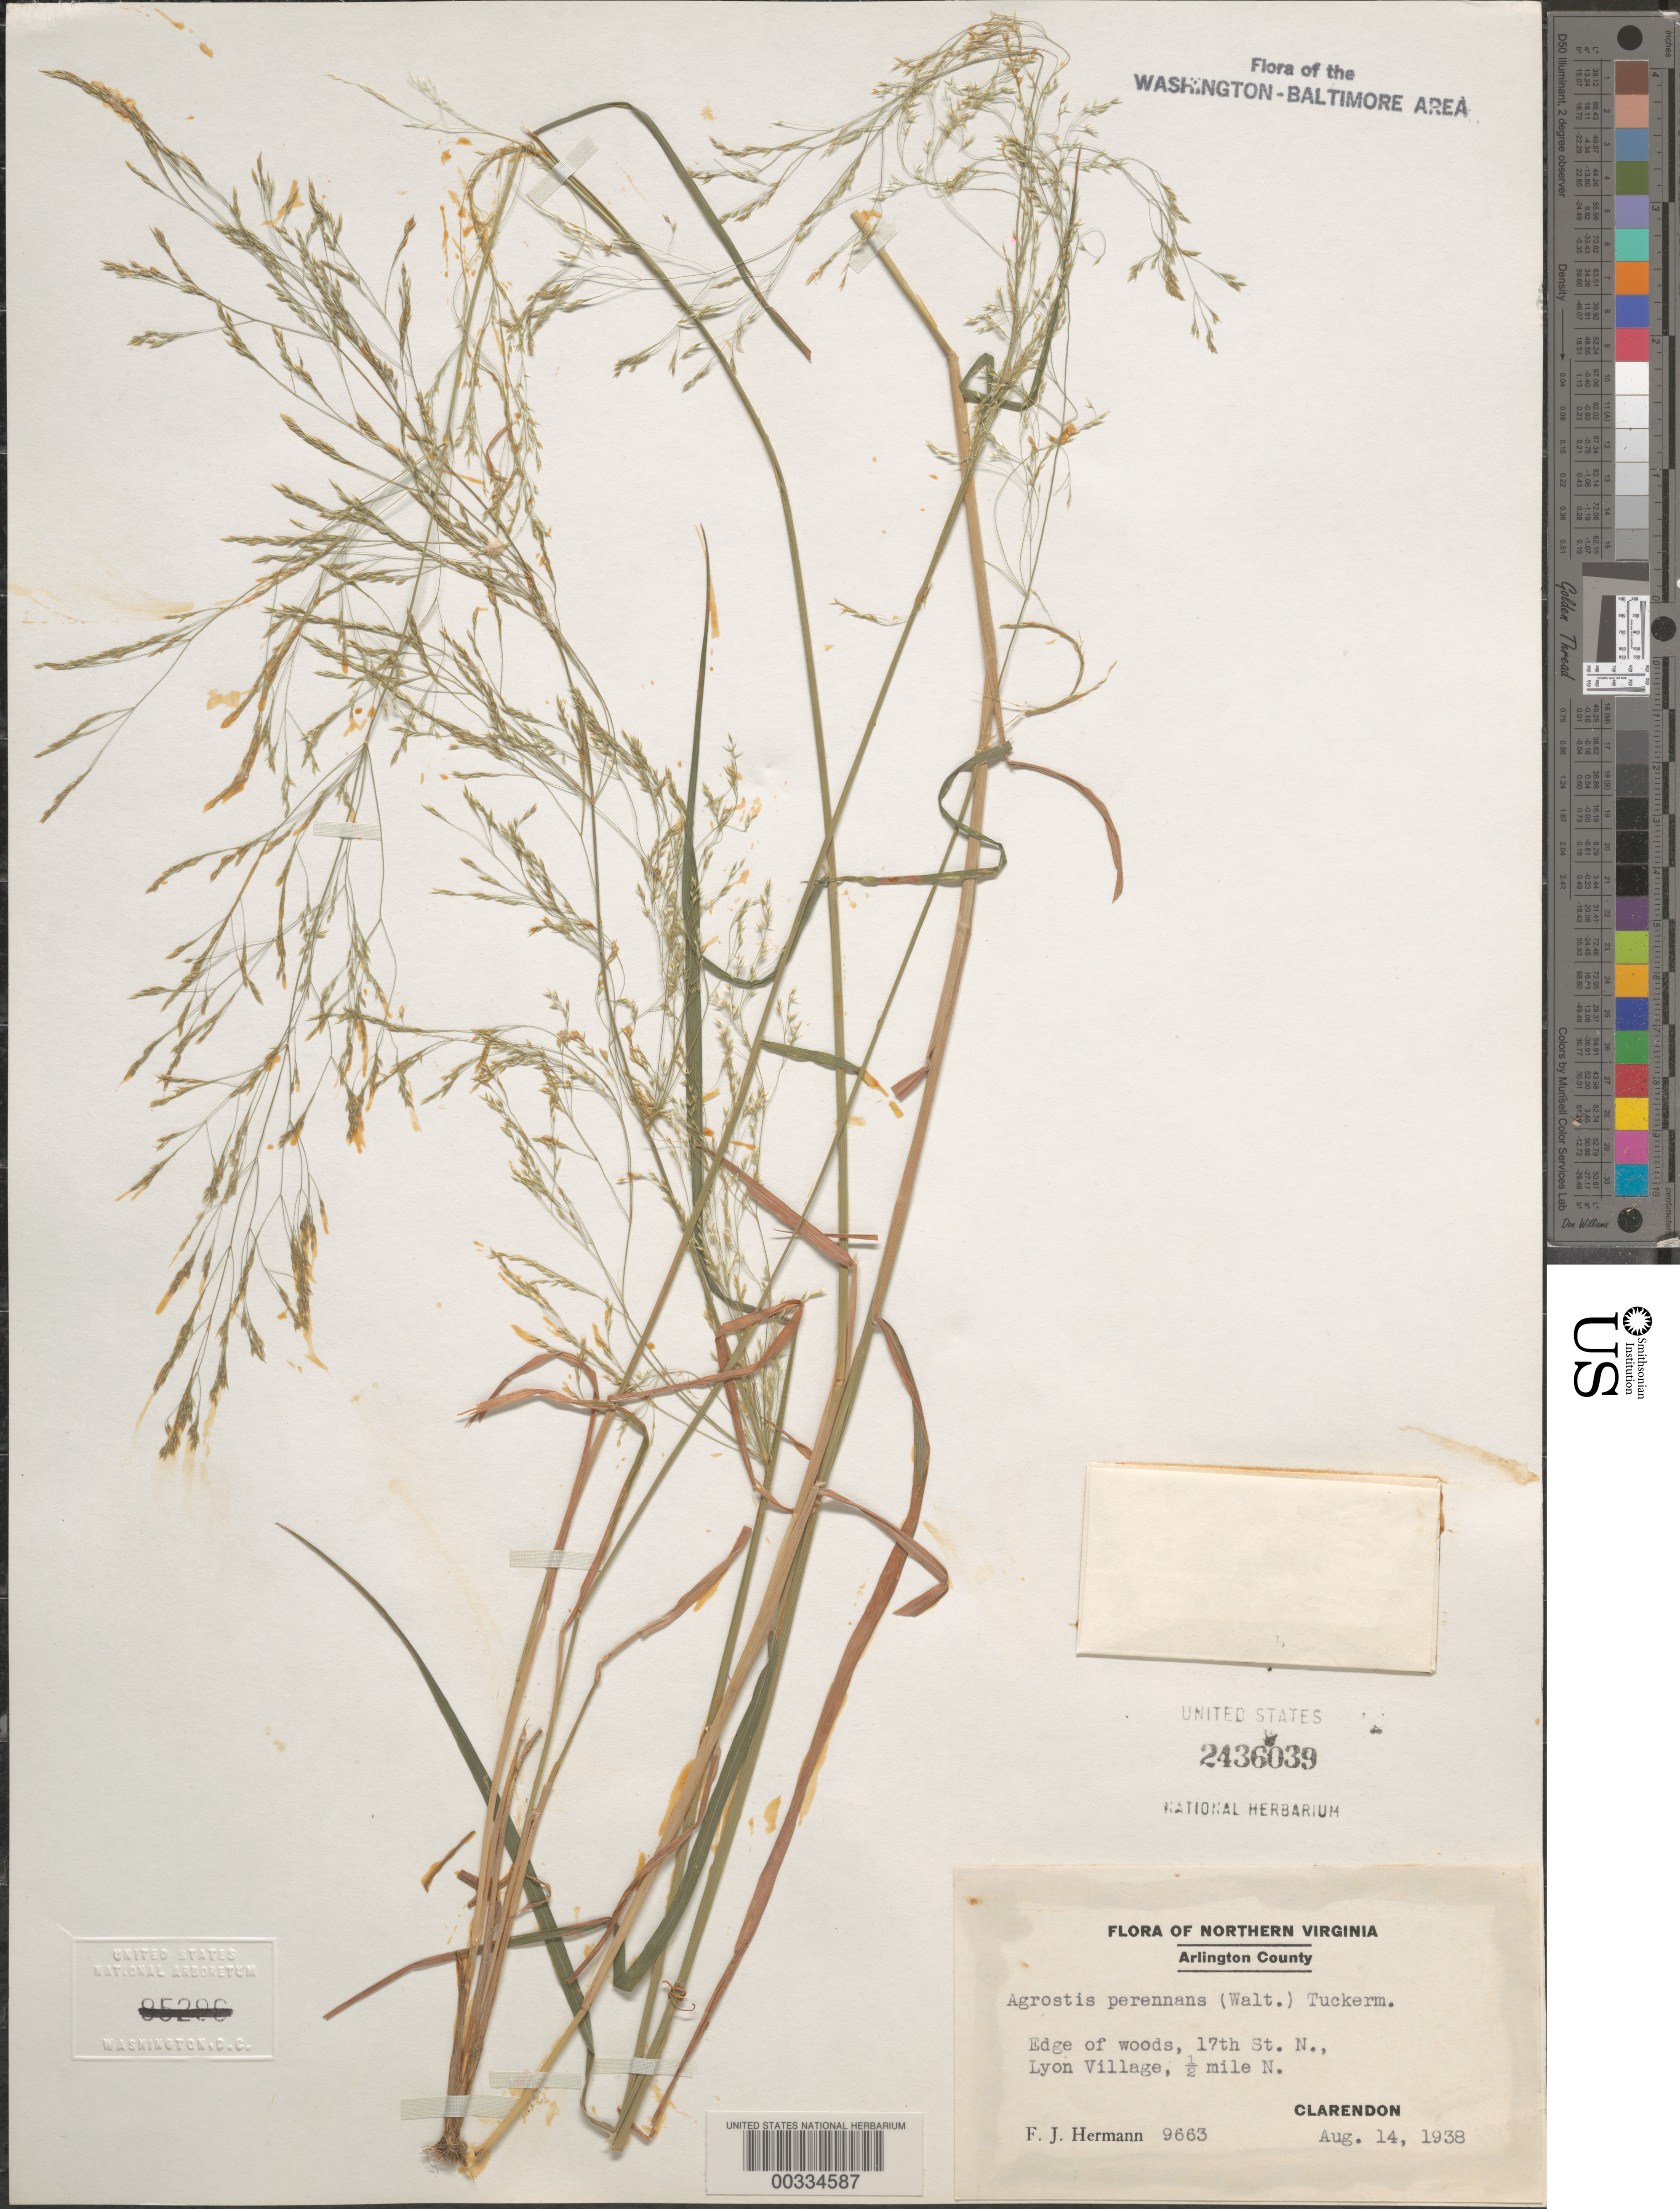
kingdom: Plantae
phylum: Tracheophyta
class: Liliopsida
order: Poales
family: Poaceae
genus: Agrostis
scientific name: Agrostis perennans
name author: (Walter) Tuck.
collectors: F. J. Hermann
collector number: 9663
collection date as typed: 14 Aug 1938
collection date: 1938-08-14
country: United States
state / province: Virginia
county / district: Arlington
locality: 17th St. N., Lyon Village, Clarendon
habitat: Edge of woods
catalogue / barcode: US 2436039